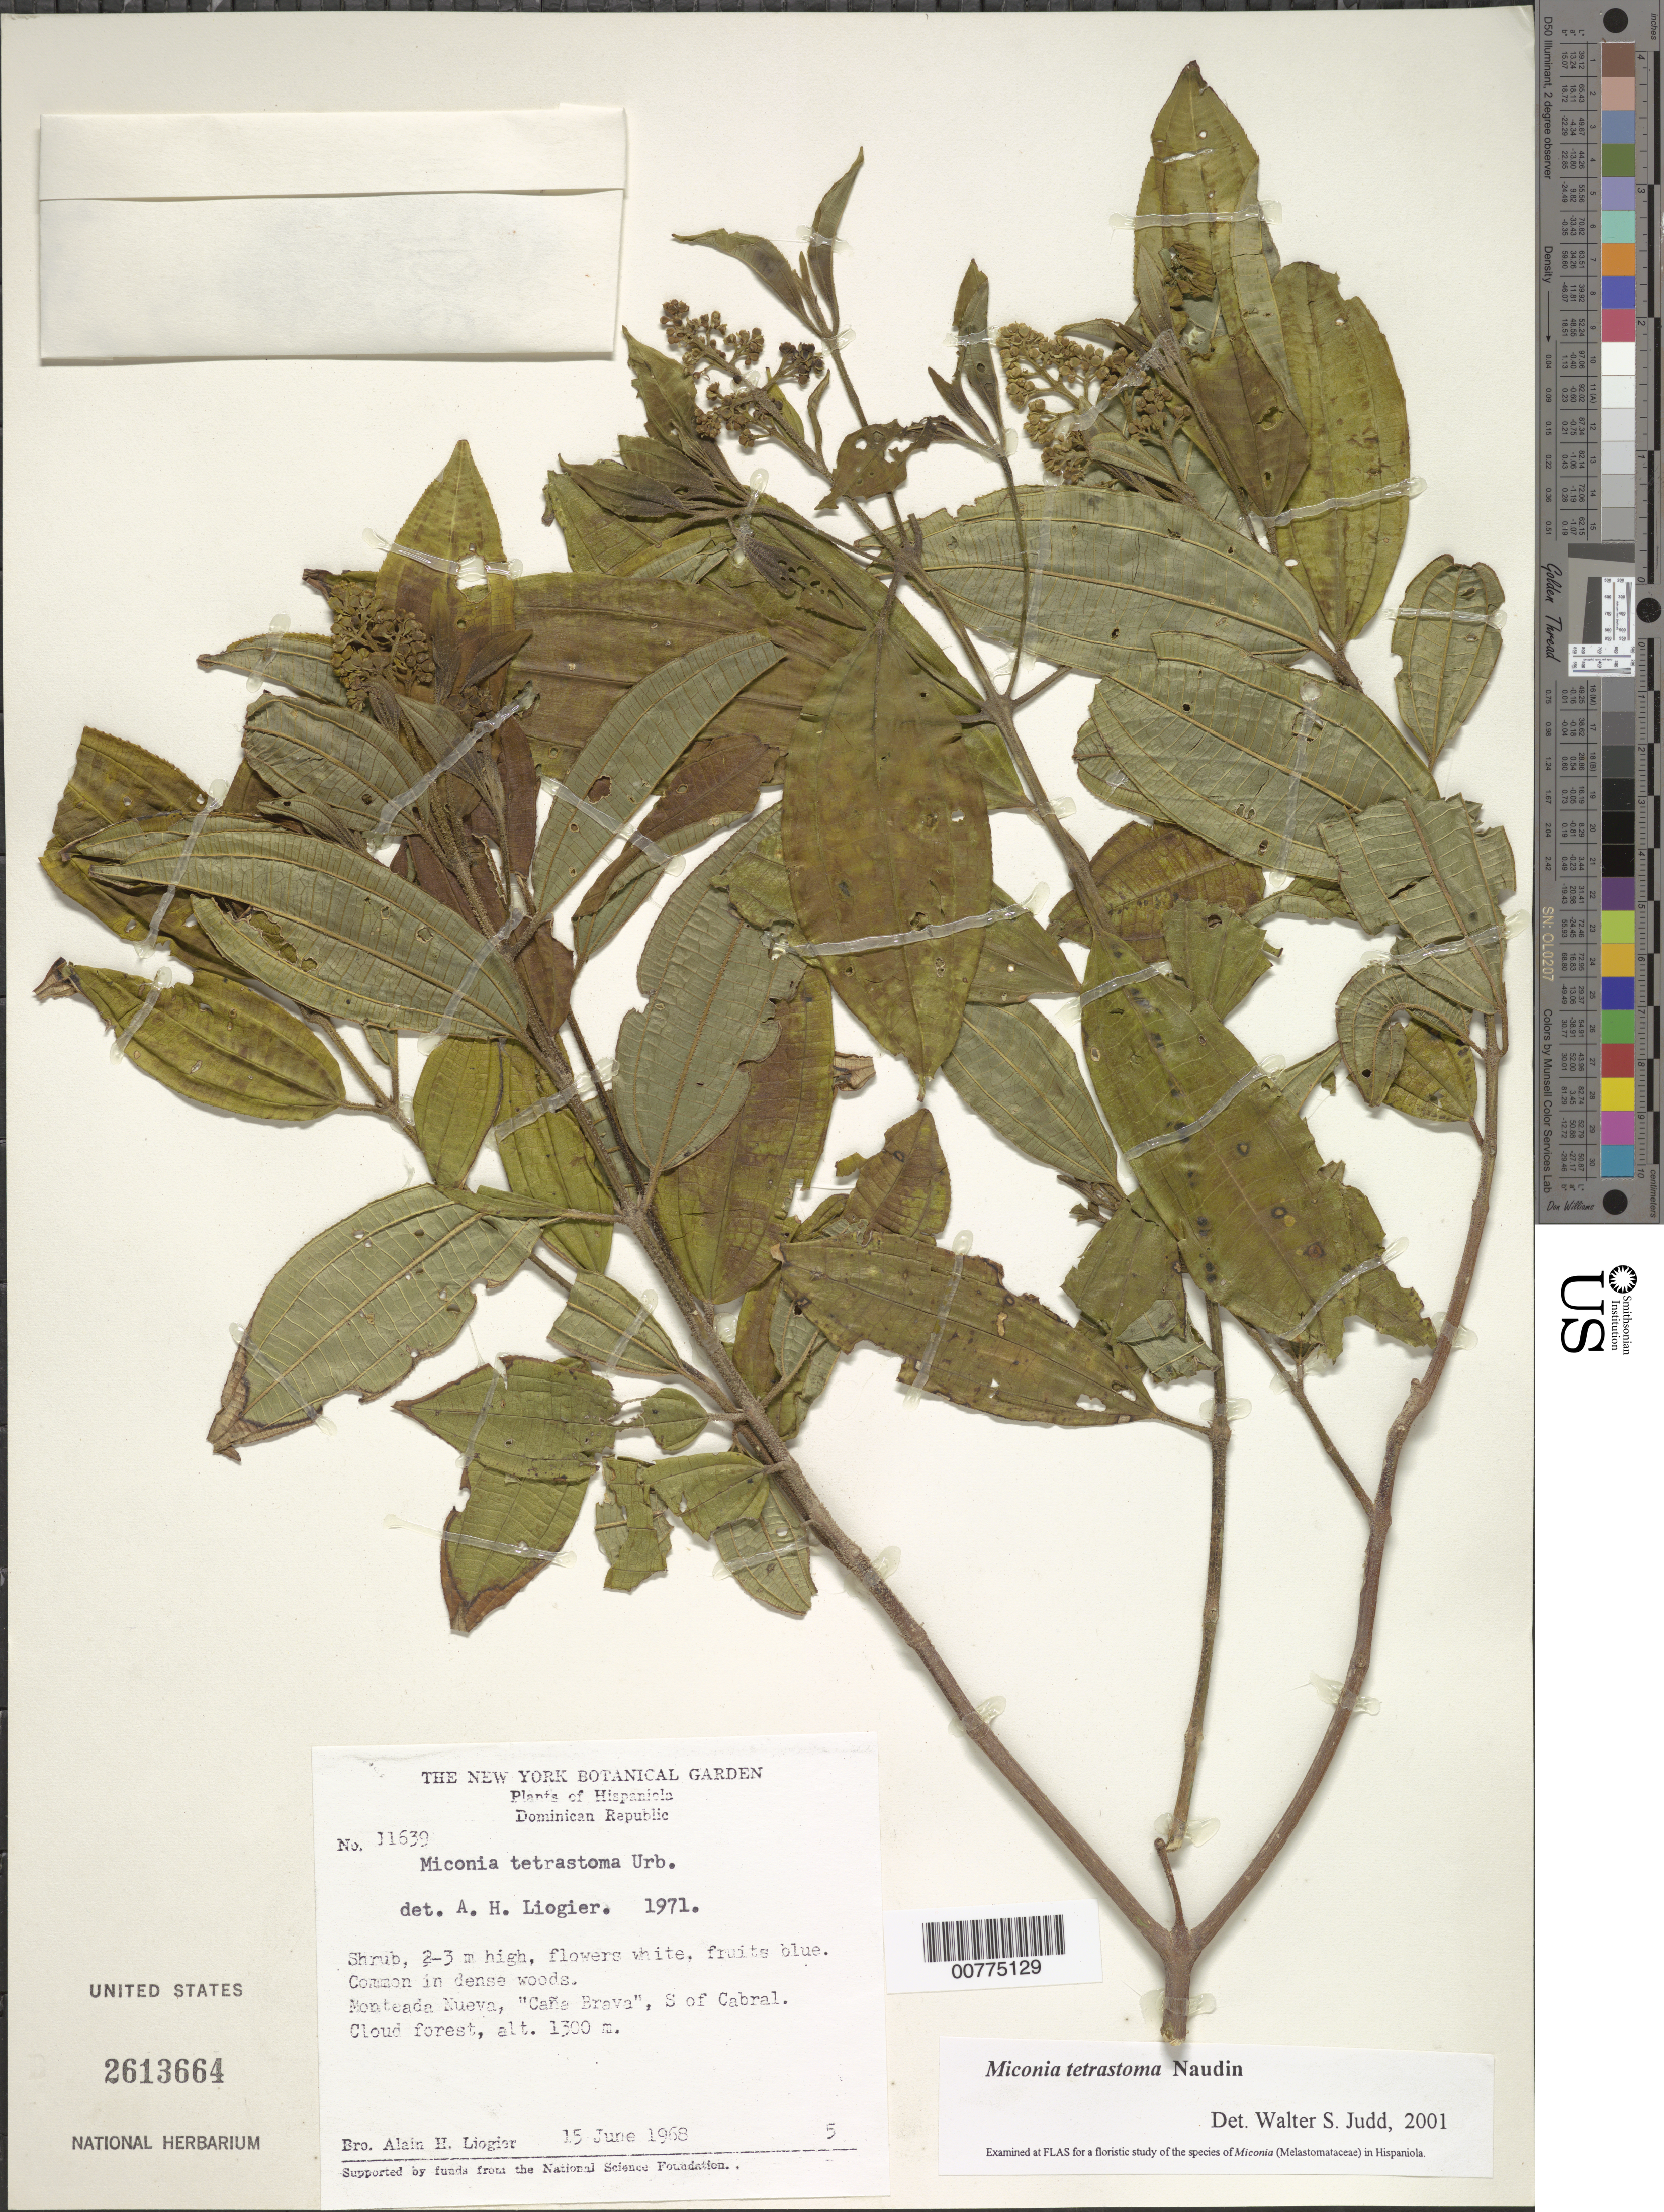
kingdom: Plantae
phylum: Tracheophyta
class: Magnoliopsida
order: Myrtales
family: Melastomataceae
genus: Miconia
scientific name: Miconia tetrastoma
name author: Naudin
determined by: Judd, Walter S.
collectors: A. H. Liogier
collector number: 11639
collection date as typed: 15 Jun 1968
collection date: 1968-06-15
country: Dominican Republic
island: Hispaniola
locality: South of Cabral, "Caña Brava", Monteada Nueva.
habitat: Cloud forest.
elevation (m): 1300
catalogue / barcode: US 2613664